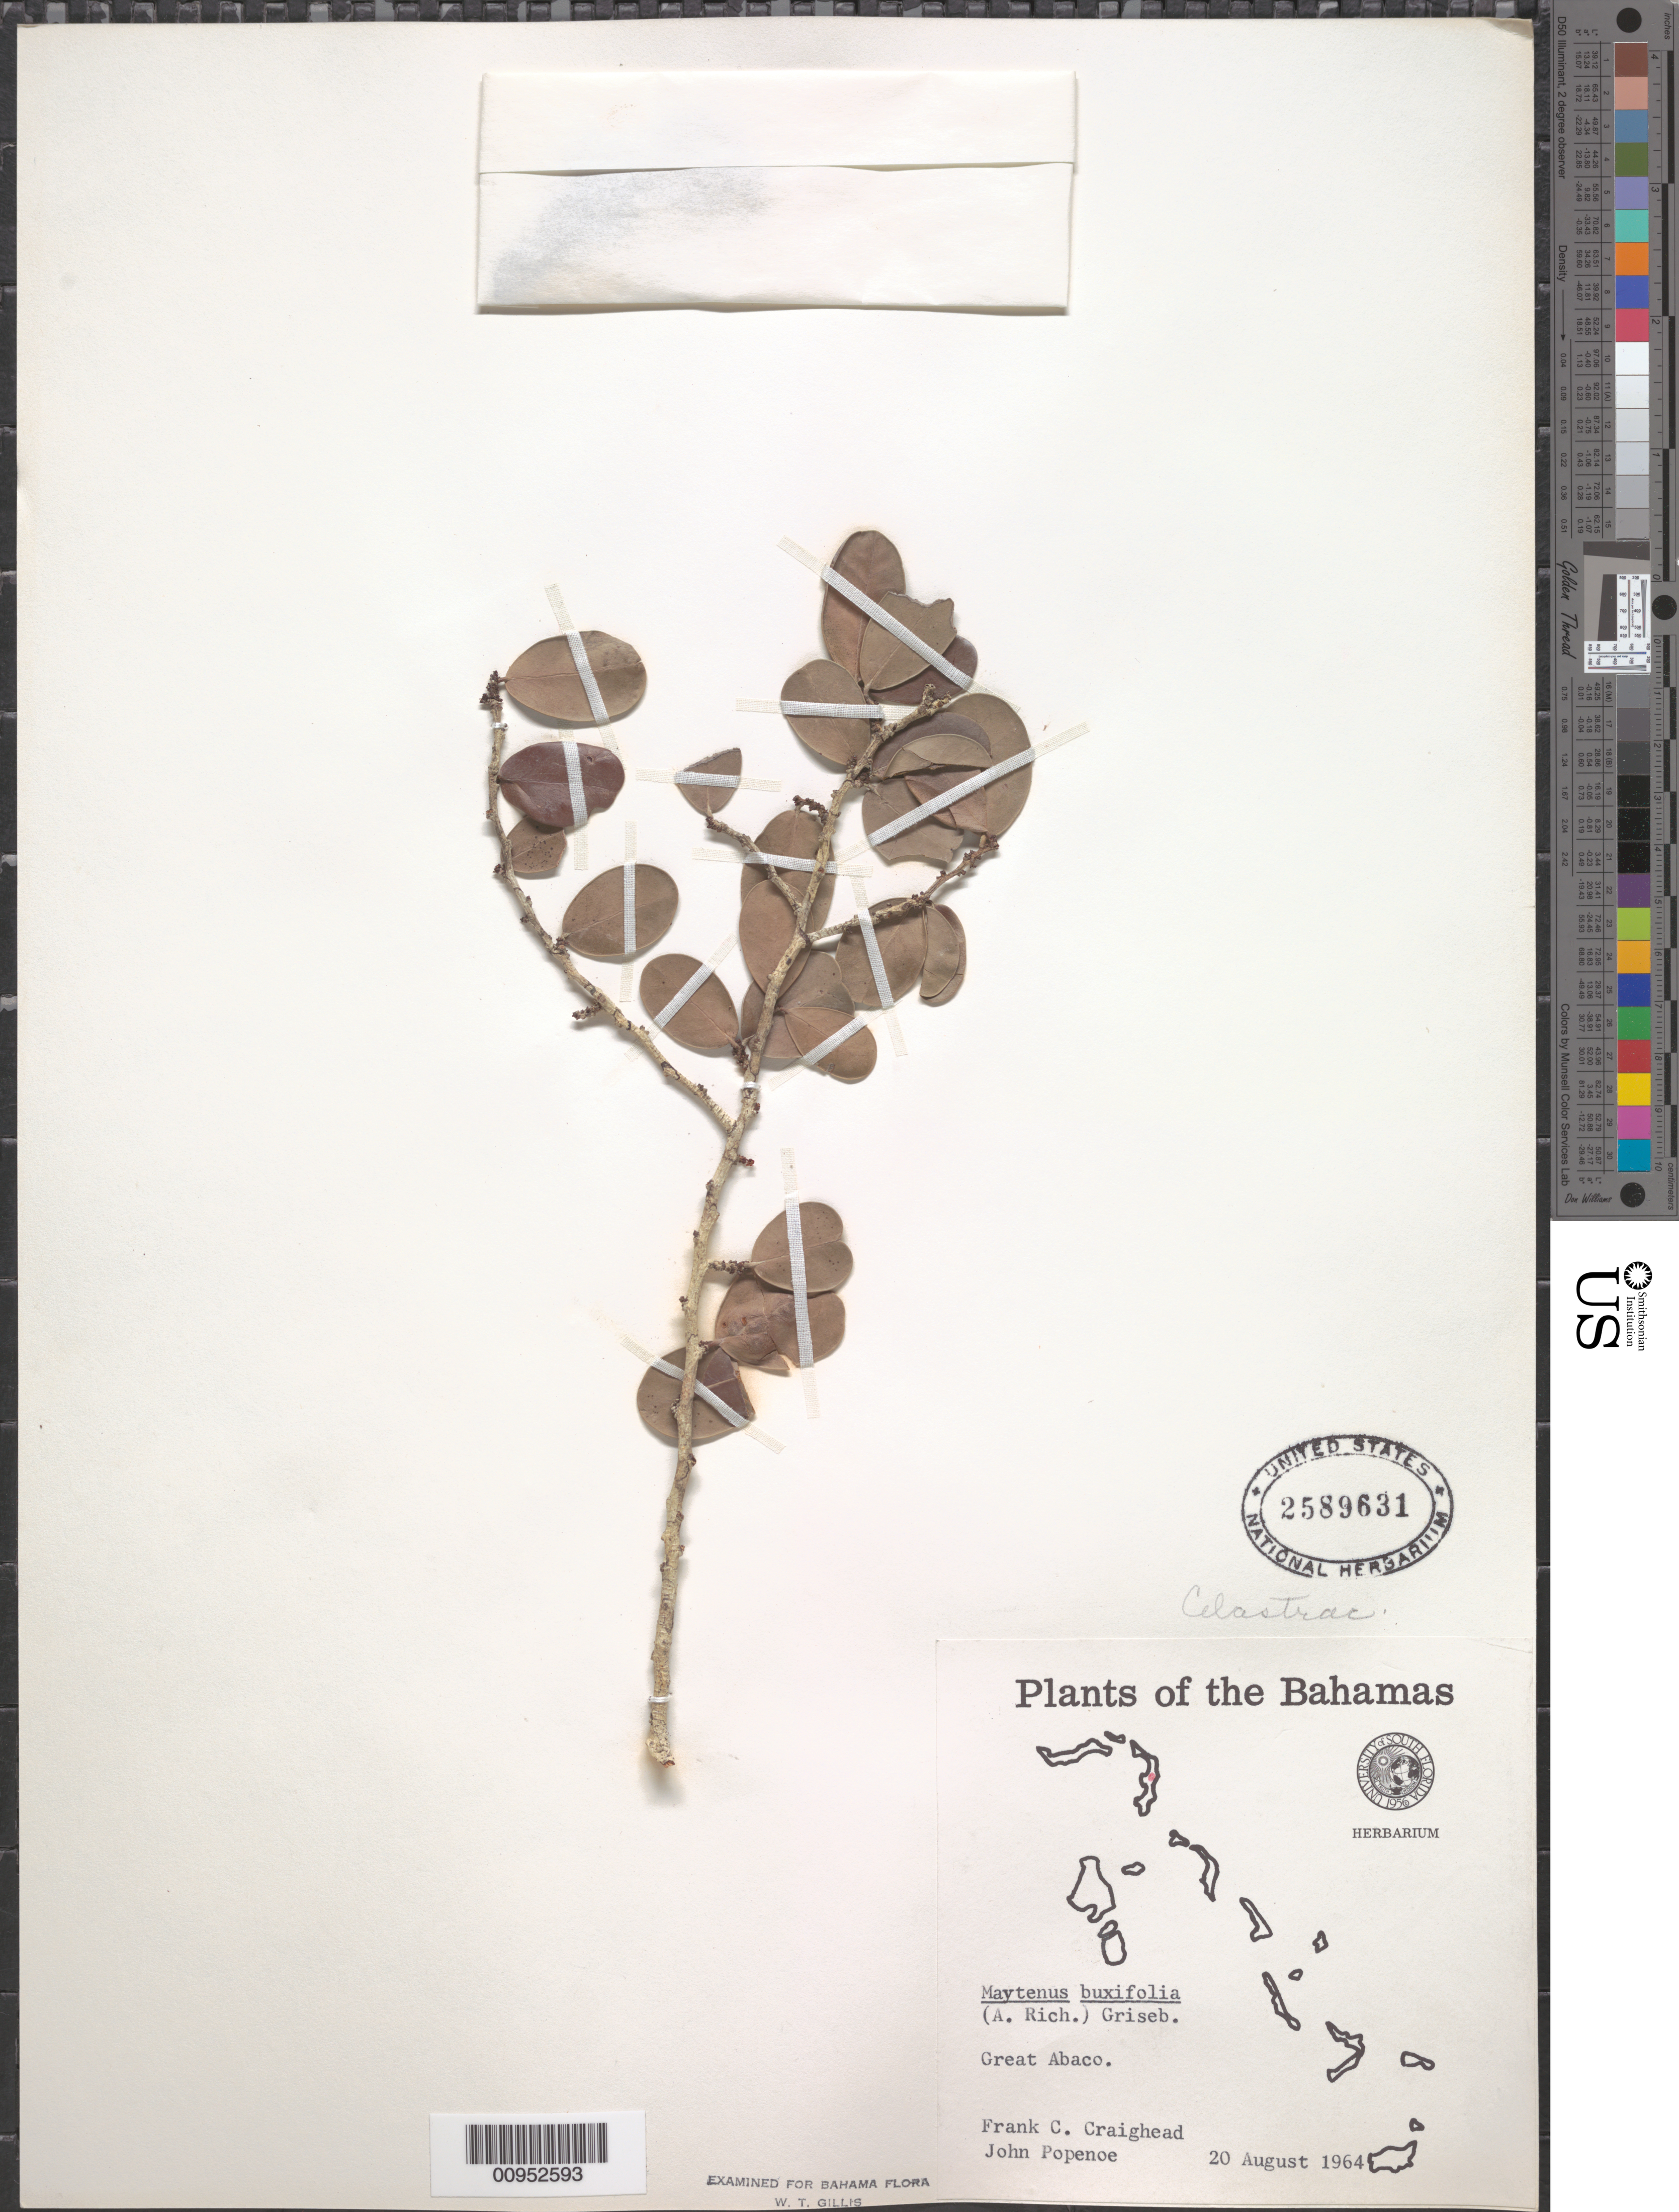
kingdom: Plantae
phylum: Tracheophyta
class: Magnoliopsida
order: Celastrales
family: Celastraceae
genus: Maytenus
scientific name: Maytenus buxifolia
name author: (A. Rich.) Griseb.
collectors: F. Craighead & J. Popenoe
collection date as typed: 20 Aug 1964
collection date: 1964-08-20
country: Bahamas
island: Great Abaco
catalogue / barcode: US 2589631